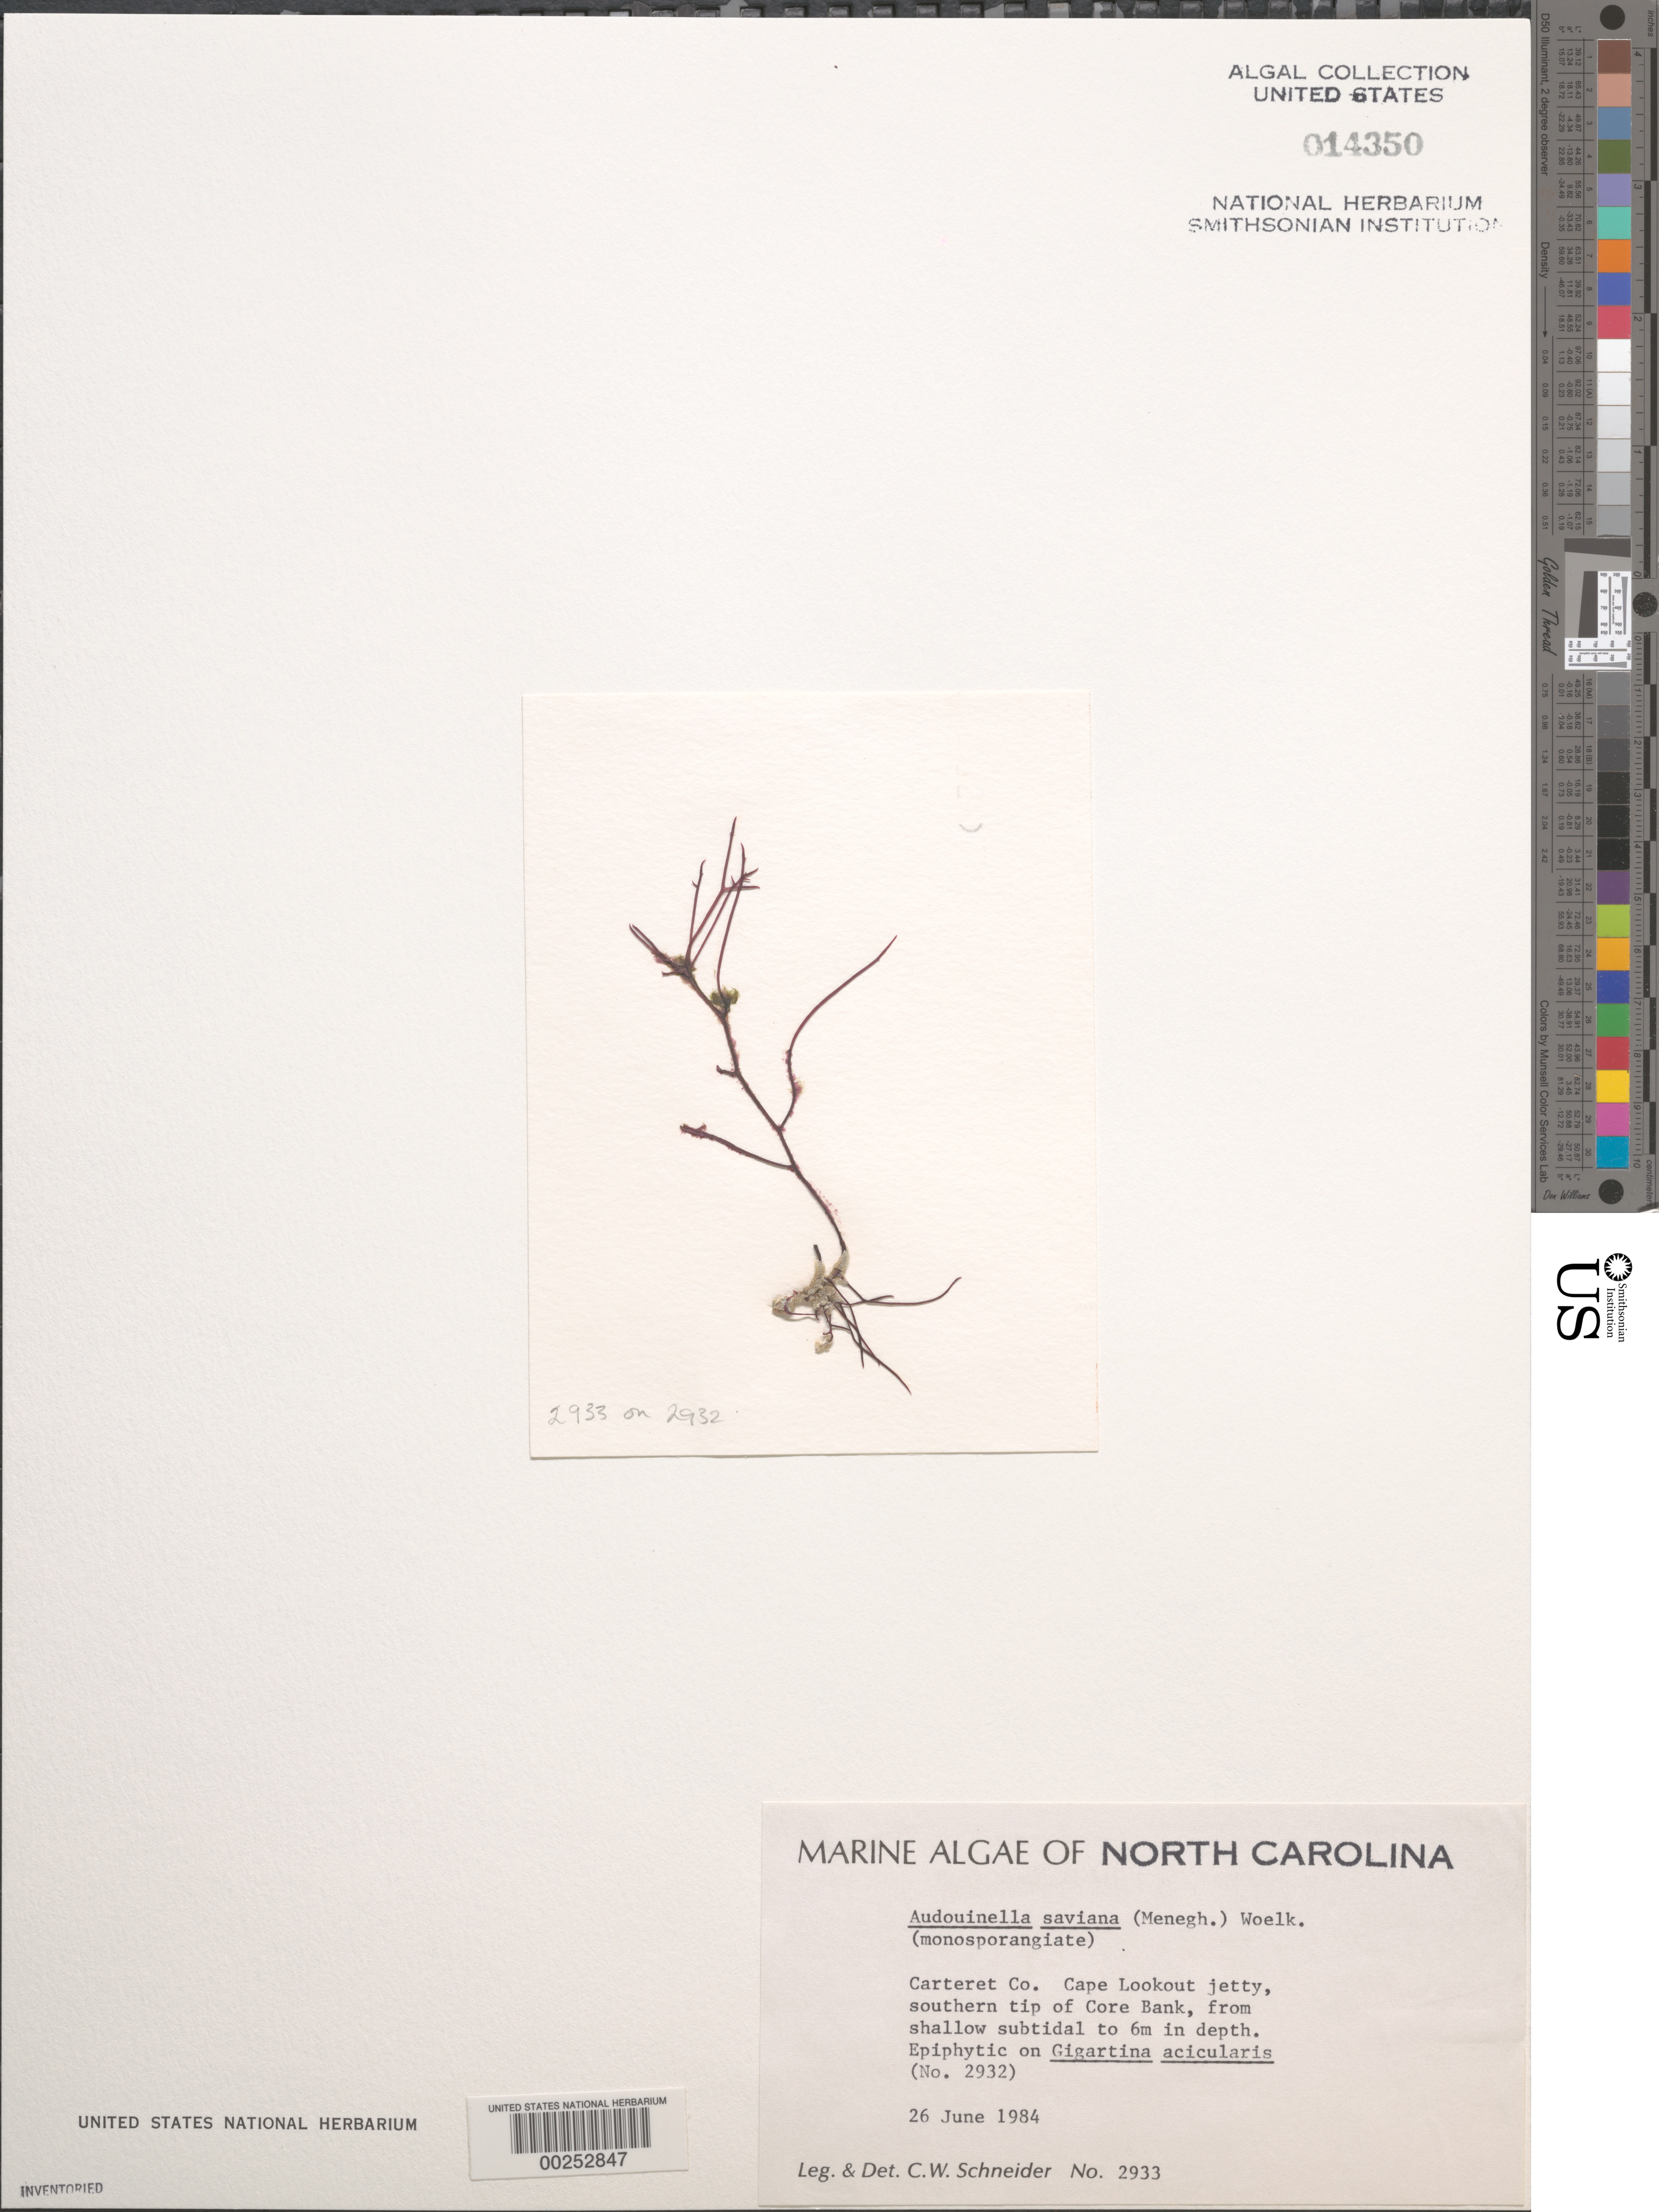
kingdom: Plantae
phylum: Rhodophyta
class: Florideophyceae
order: Colaconematales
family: Colaconemataceae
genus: Colaconema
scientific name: Colaconema savianum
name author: (Menegh.) R. Nielsen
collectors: C. W. Schneider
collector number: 2933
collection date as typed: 26 Jun 1984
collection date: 1984-06-26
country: United States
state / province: North Carolina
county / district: Carteret County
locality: Cape Lookout jetty, Core Bank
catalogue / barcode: US 14350